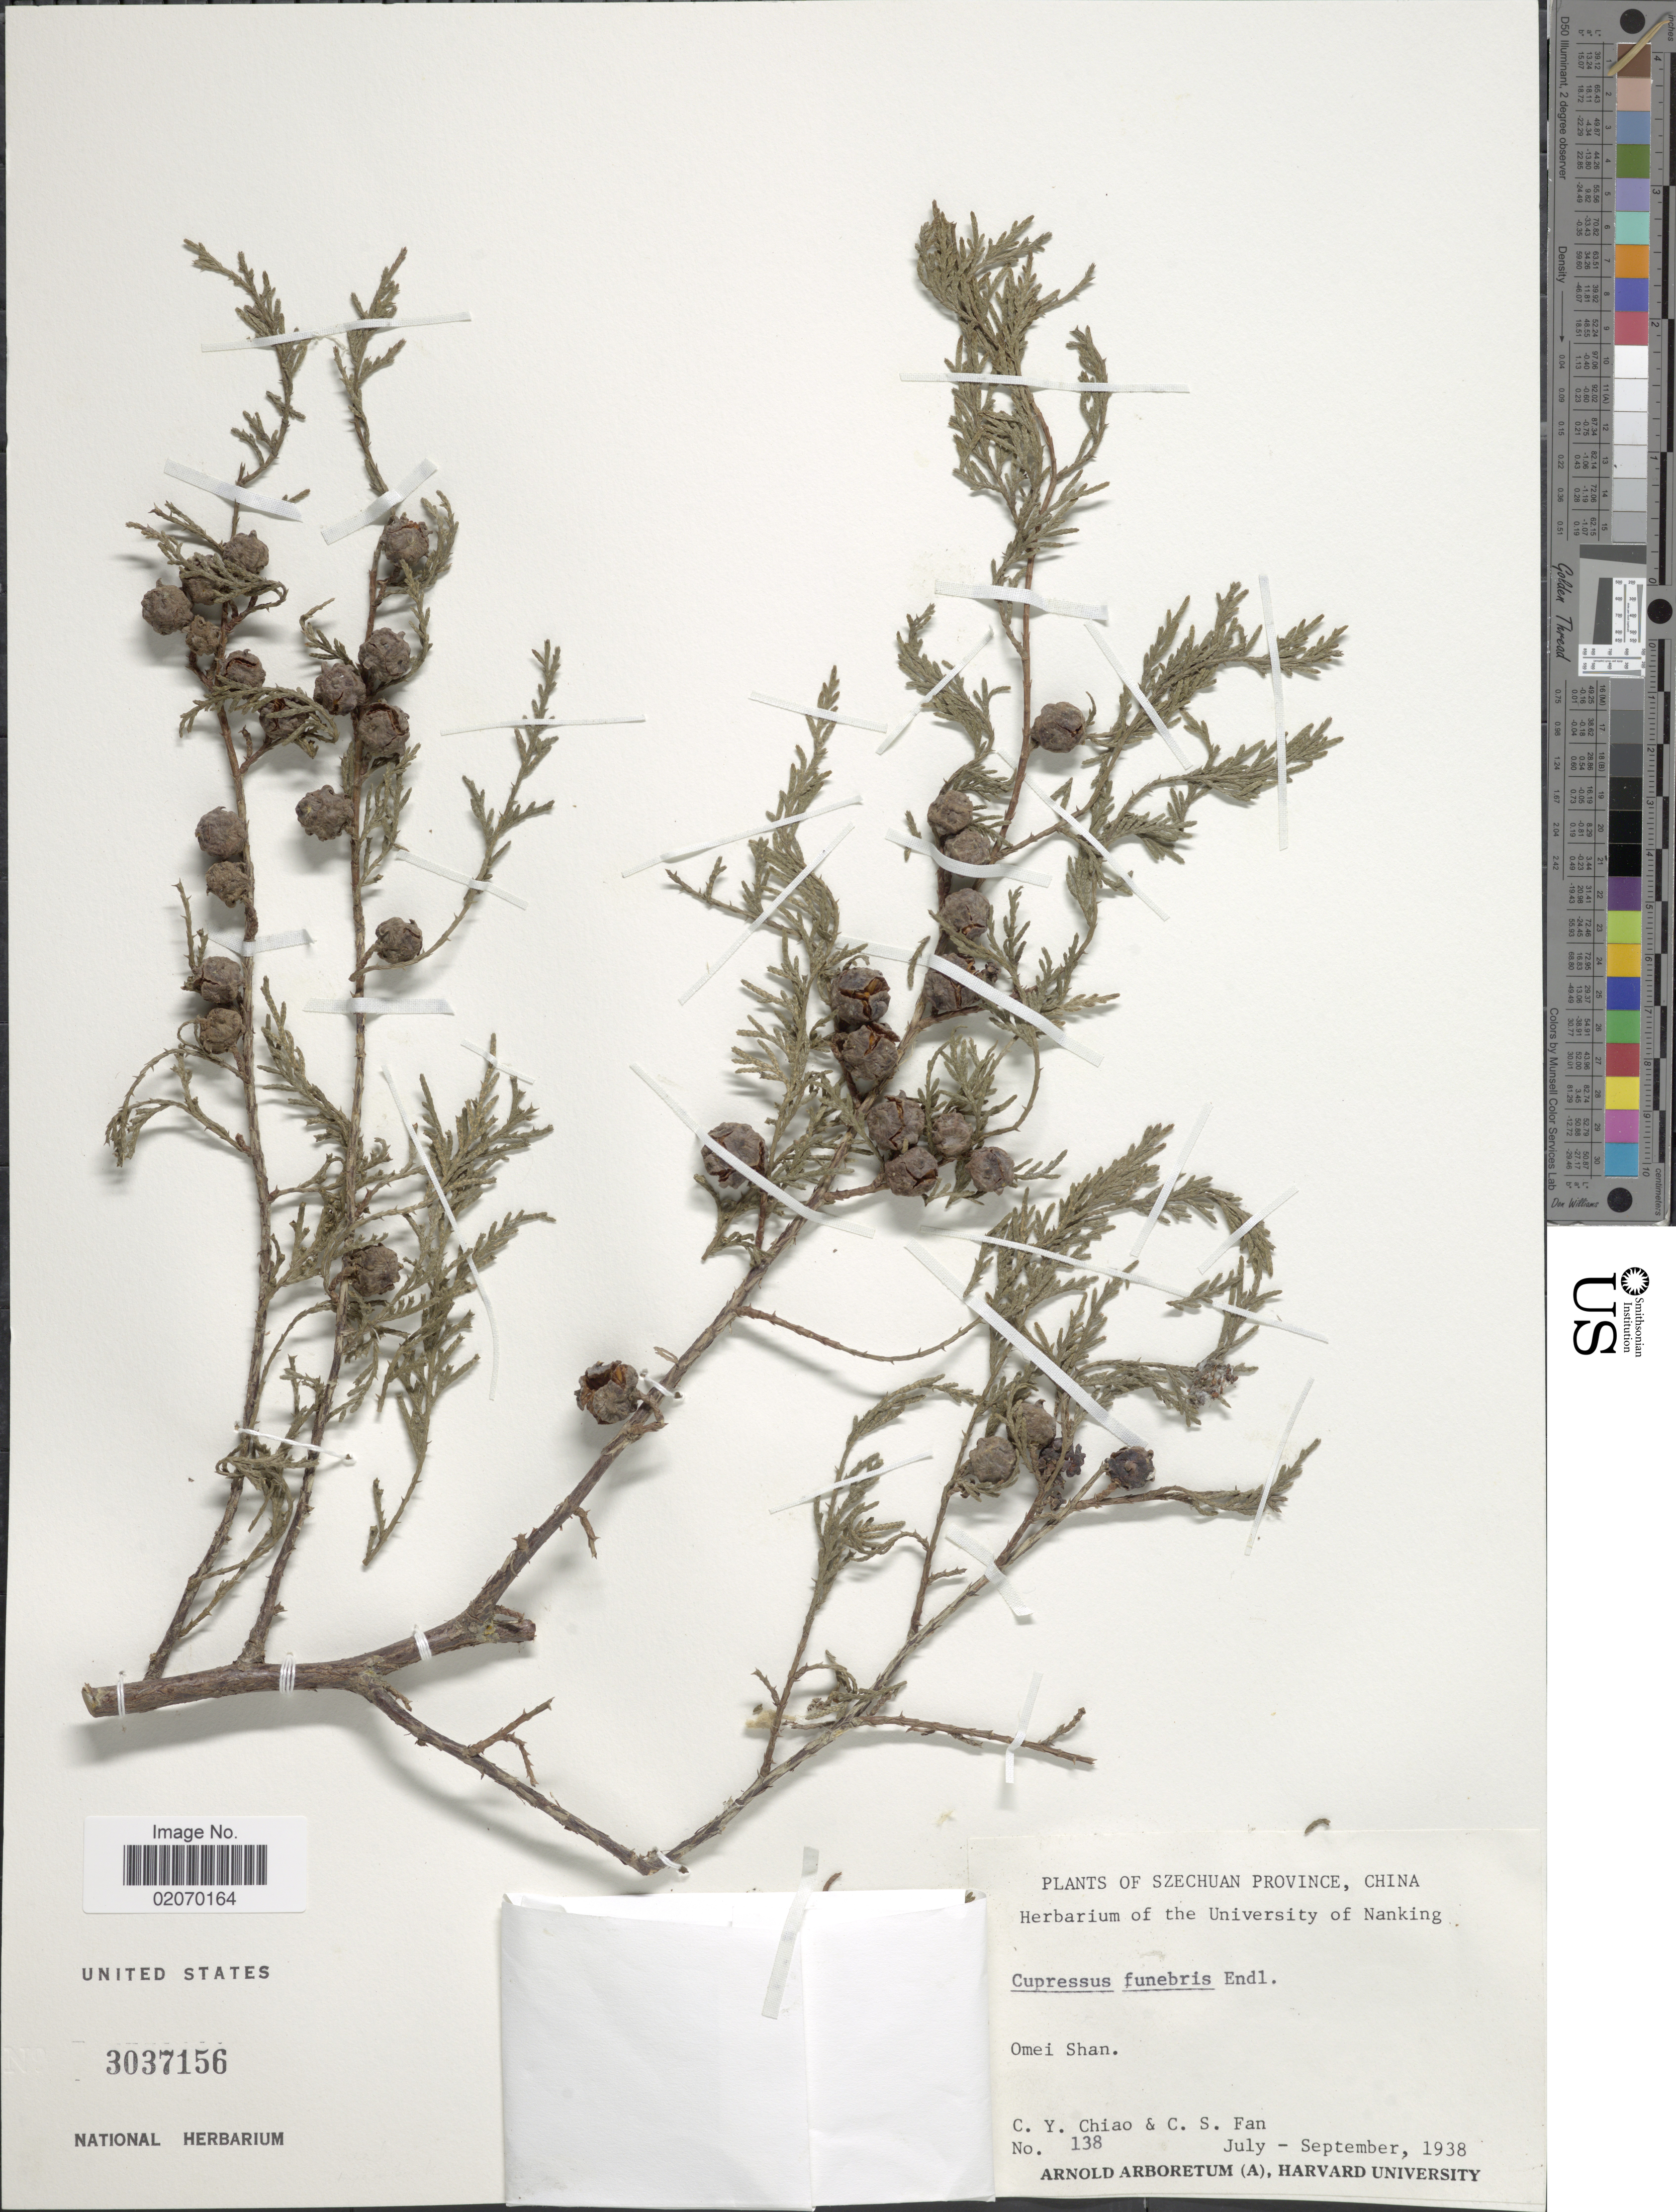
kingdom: Plantae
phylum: Tracheophyta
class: Pinopsida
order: Pinales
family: Cupressaceae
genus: Cupressus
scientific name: Cupressus funebris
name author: Endl.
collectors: C. Y. Chiao & C. S. Fan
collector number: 138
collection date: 1938-07/1938-09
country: China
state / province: Sichuan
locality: Szechuan Province, Omei Shan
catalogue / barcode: US 3037156